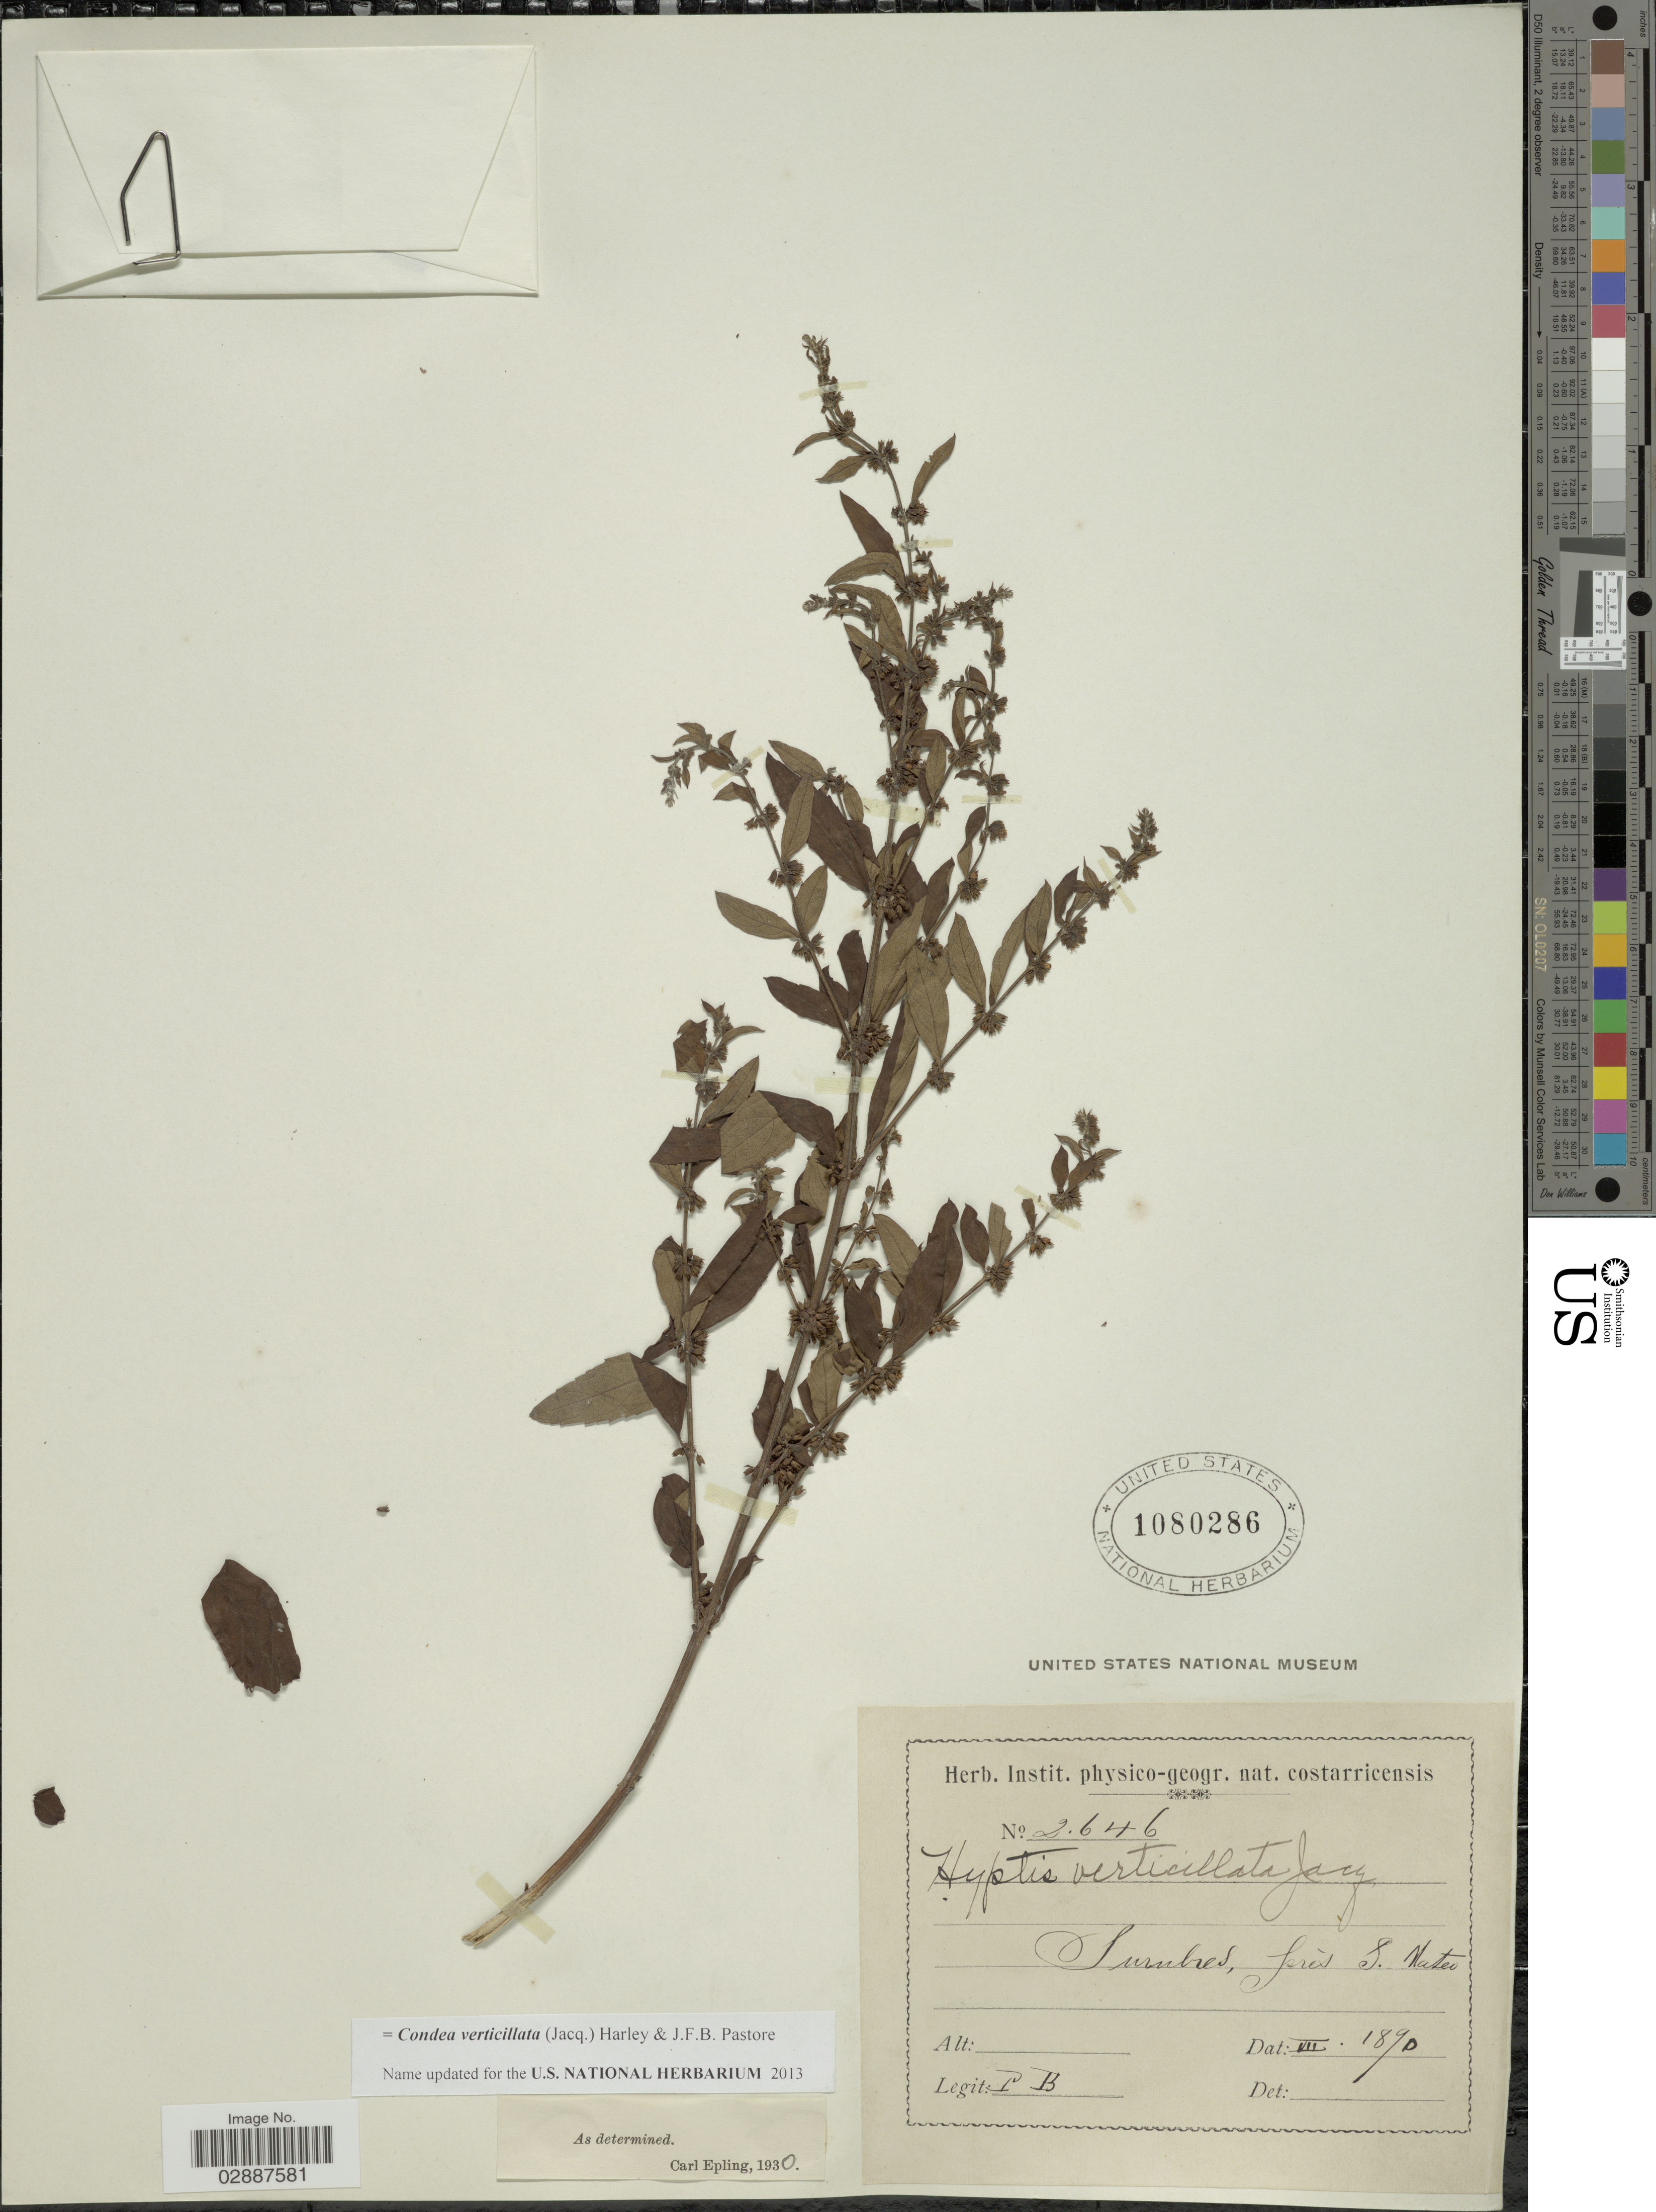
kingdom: Plantae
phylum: Tracheophyta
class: Magnoliopsida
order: Lamiales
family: Lamiaceae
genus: Condea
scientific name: Condea verticillata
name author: (Jacq.) Harley & J.F.B. Pastore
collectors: P. B.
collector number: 2646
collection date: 1890-07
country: Costa Rica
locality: Surnbes, Jerés S. Mateo.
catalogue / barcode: US 1080286